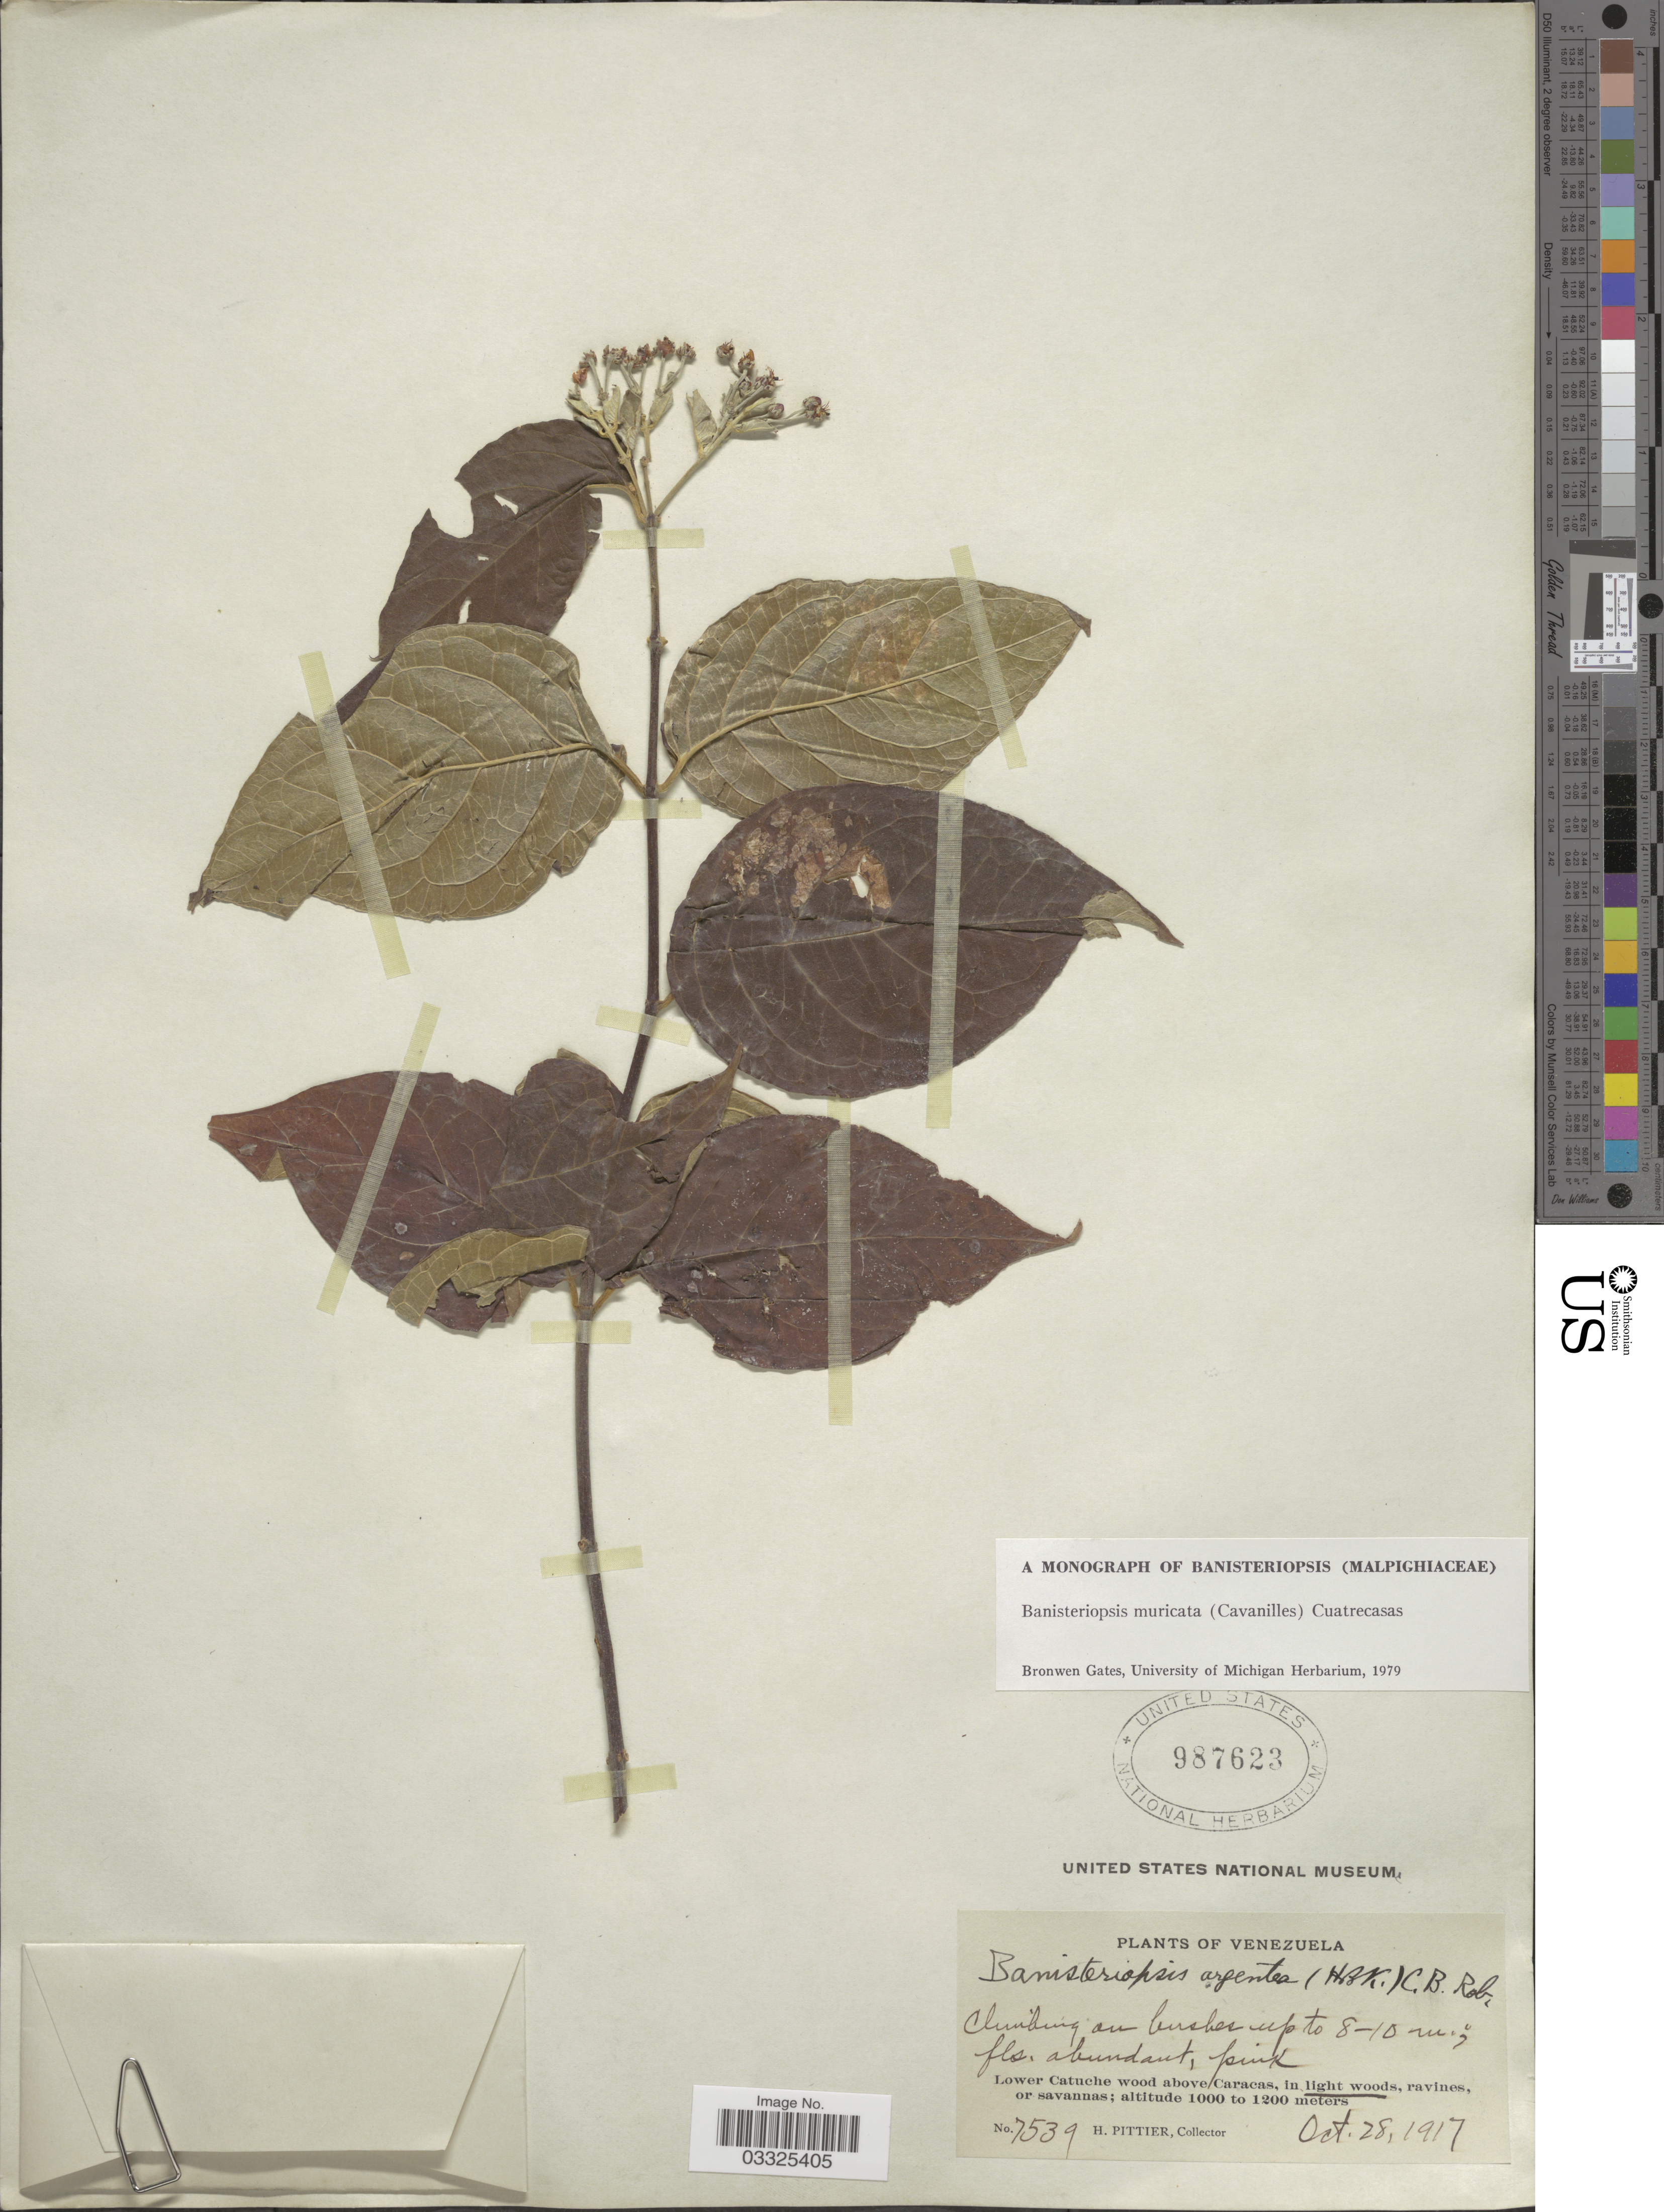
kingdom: Plantae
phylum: Tracheophyta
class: Magnoliopsida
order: Malpighiales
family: Malpighiaceae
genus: Banisteriopsis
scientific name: Banisteriopsis muricata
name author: (Cav.) Cuatrec.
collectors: H. F. Pittier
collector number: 7539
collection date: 1917-10-28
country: Venezuela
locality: Lower Catuche wood above Caracas.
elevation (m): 1000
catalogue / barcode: US 987623